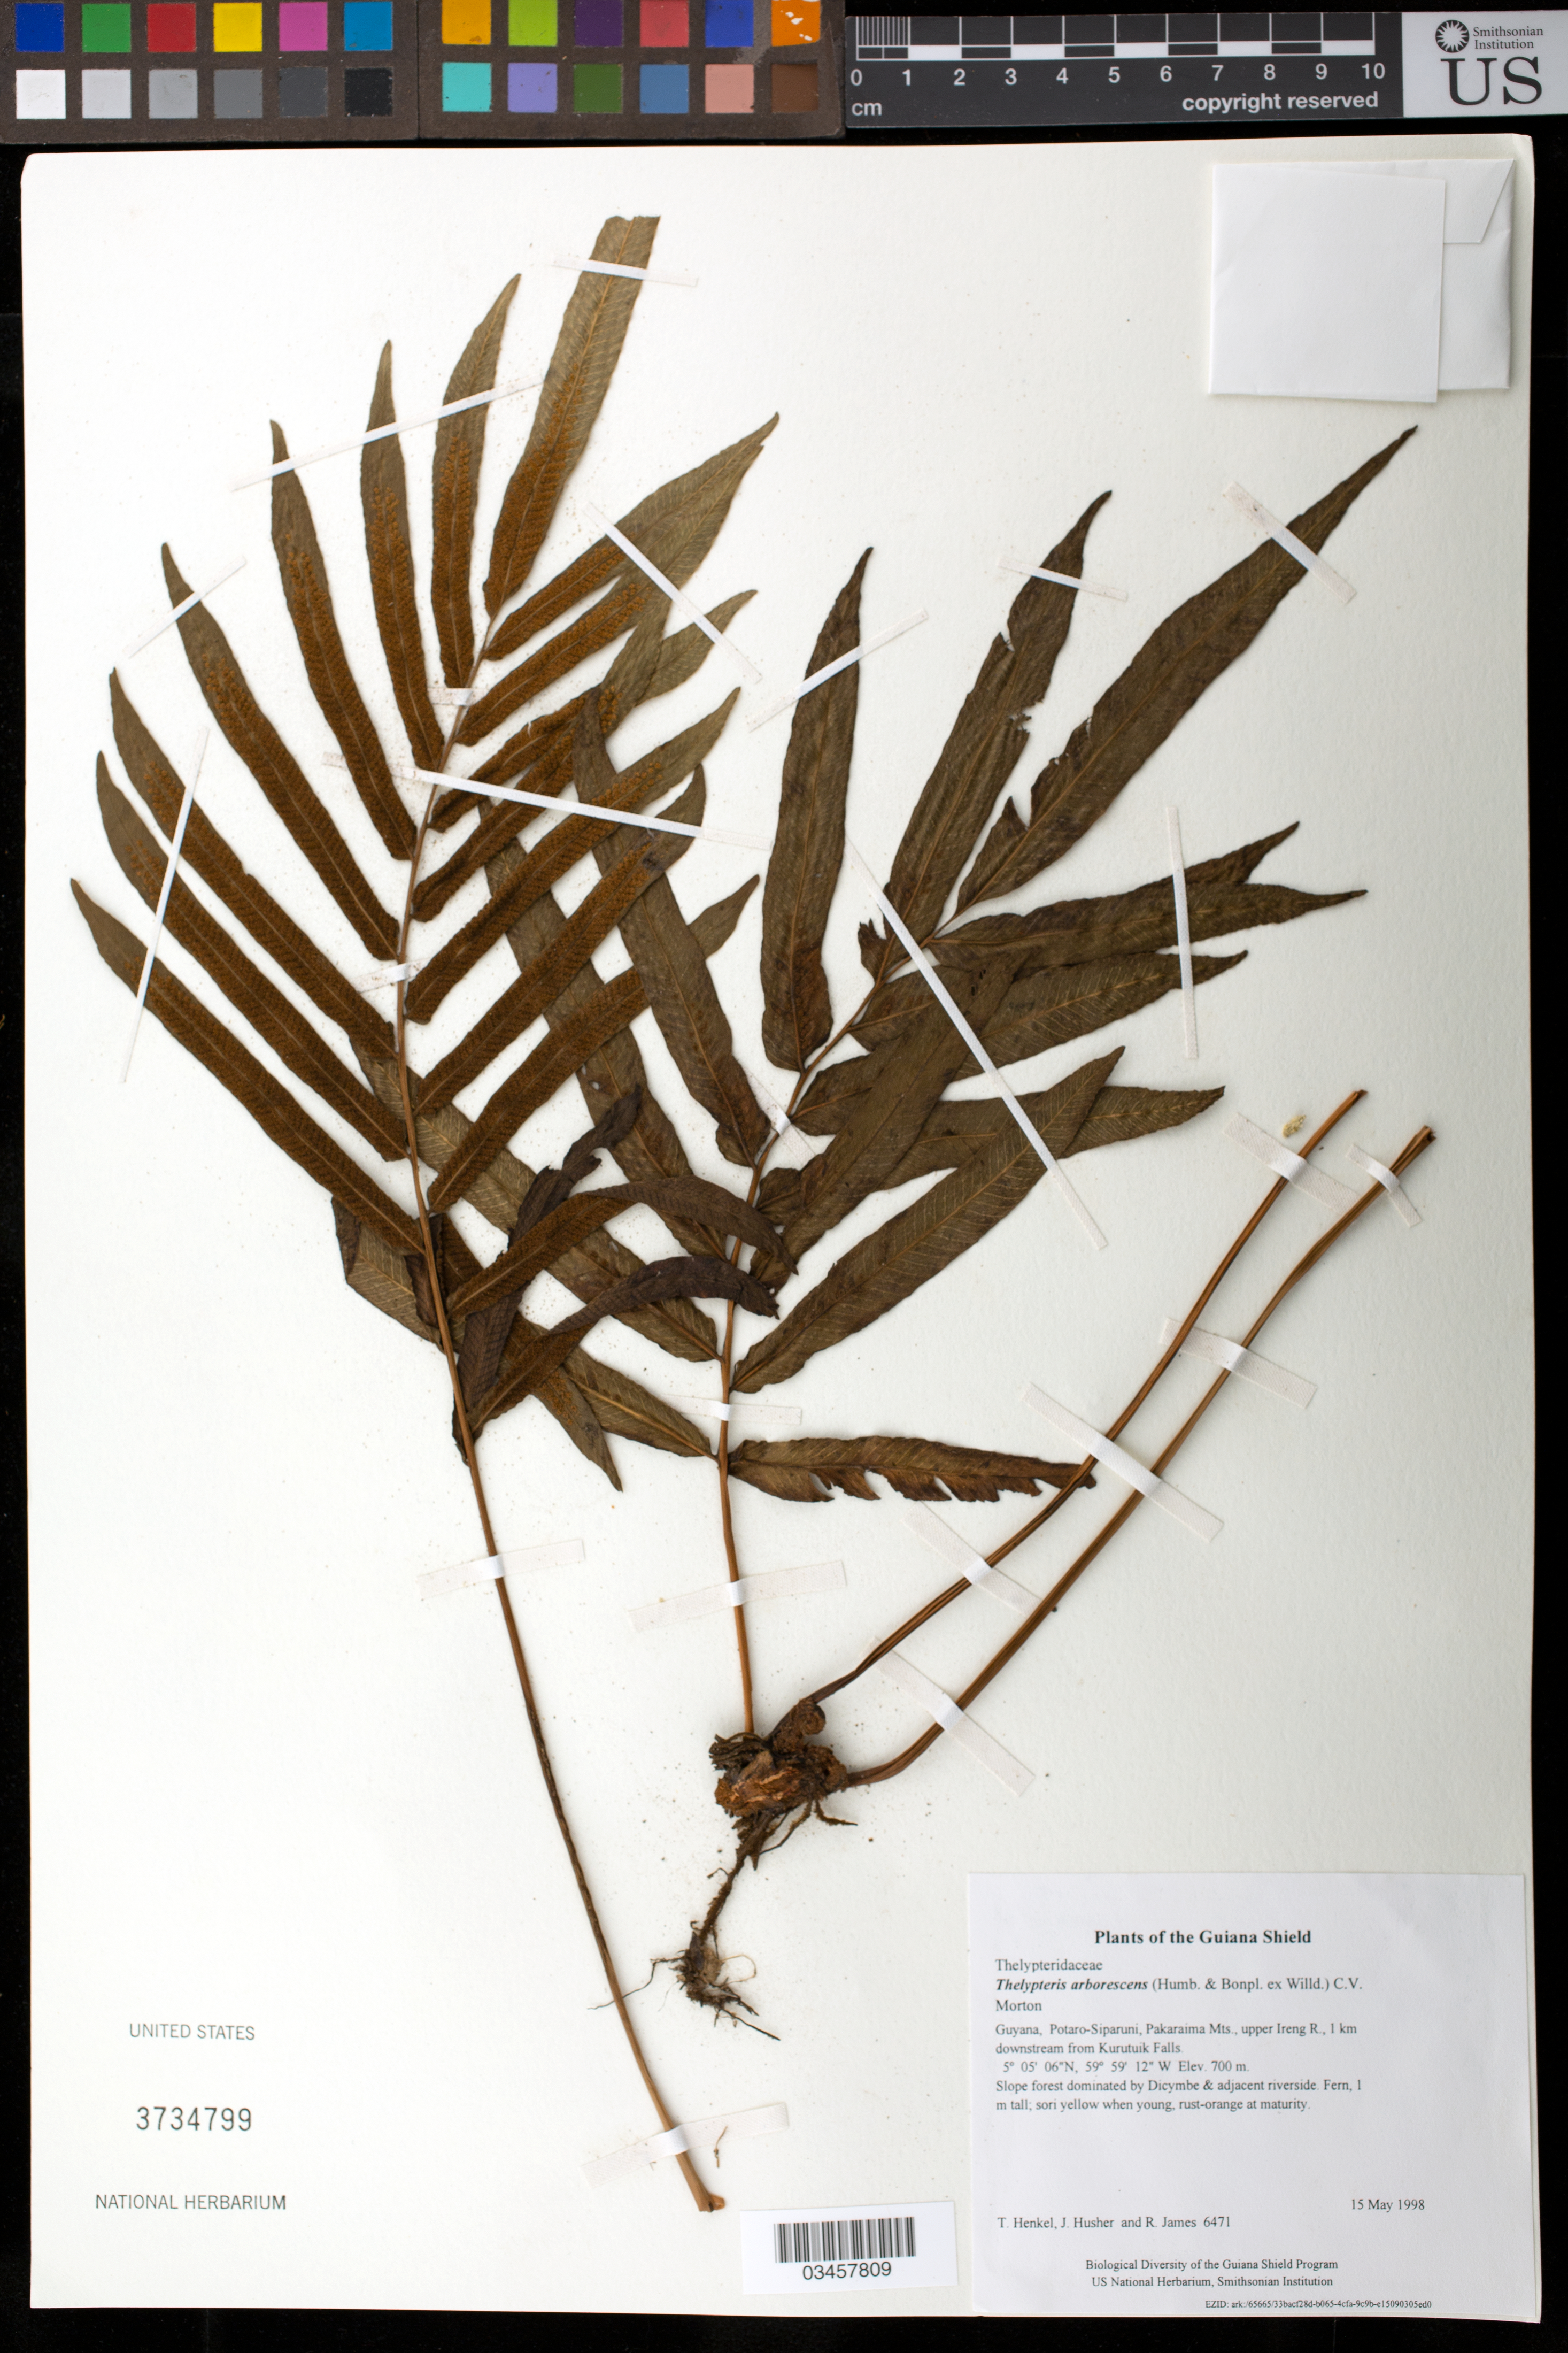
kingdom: Plantae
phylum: Tracheophyta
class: Polypodiopsida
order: Polypodiales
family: Thelypteridaceae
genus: Thelypteris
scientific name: Thelypteris arborescens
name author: (Humb. & Bonpl. ex Willd.) C.V. Morton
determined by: McKee, G. S., (US), NMNH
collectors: T. Henkel, J. Husher & R. James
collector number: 6471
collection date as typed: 15 May 1998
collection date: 1998-05-15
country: Guyana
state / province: Potaro-Siparuni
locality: Pakaraima Mts., upper Ireng R., 1 km downstream from Kurutuik Falls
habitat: Slope forest dominated by Dicymbe & adjacent riverside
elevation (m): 700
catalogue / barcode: US 3734799